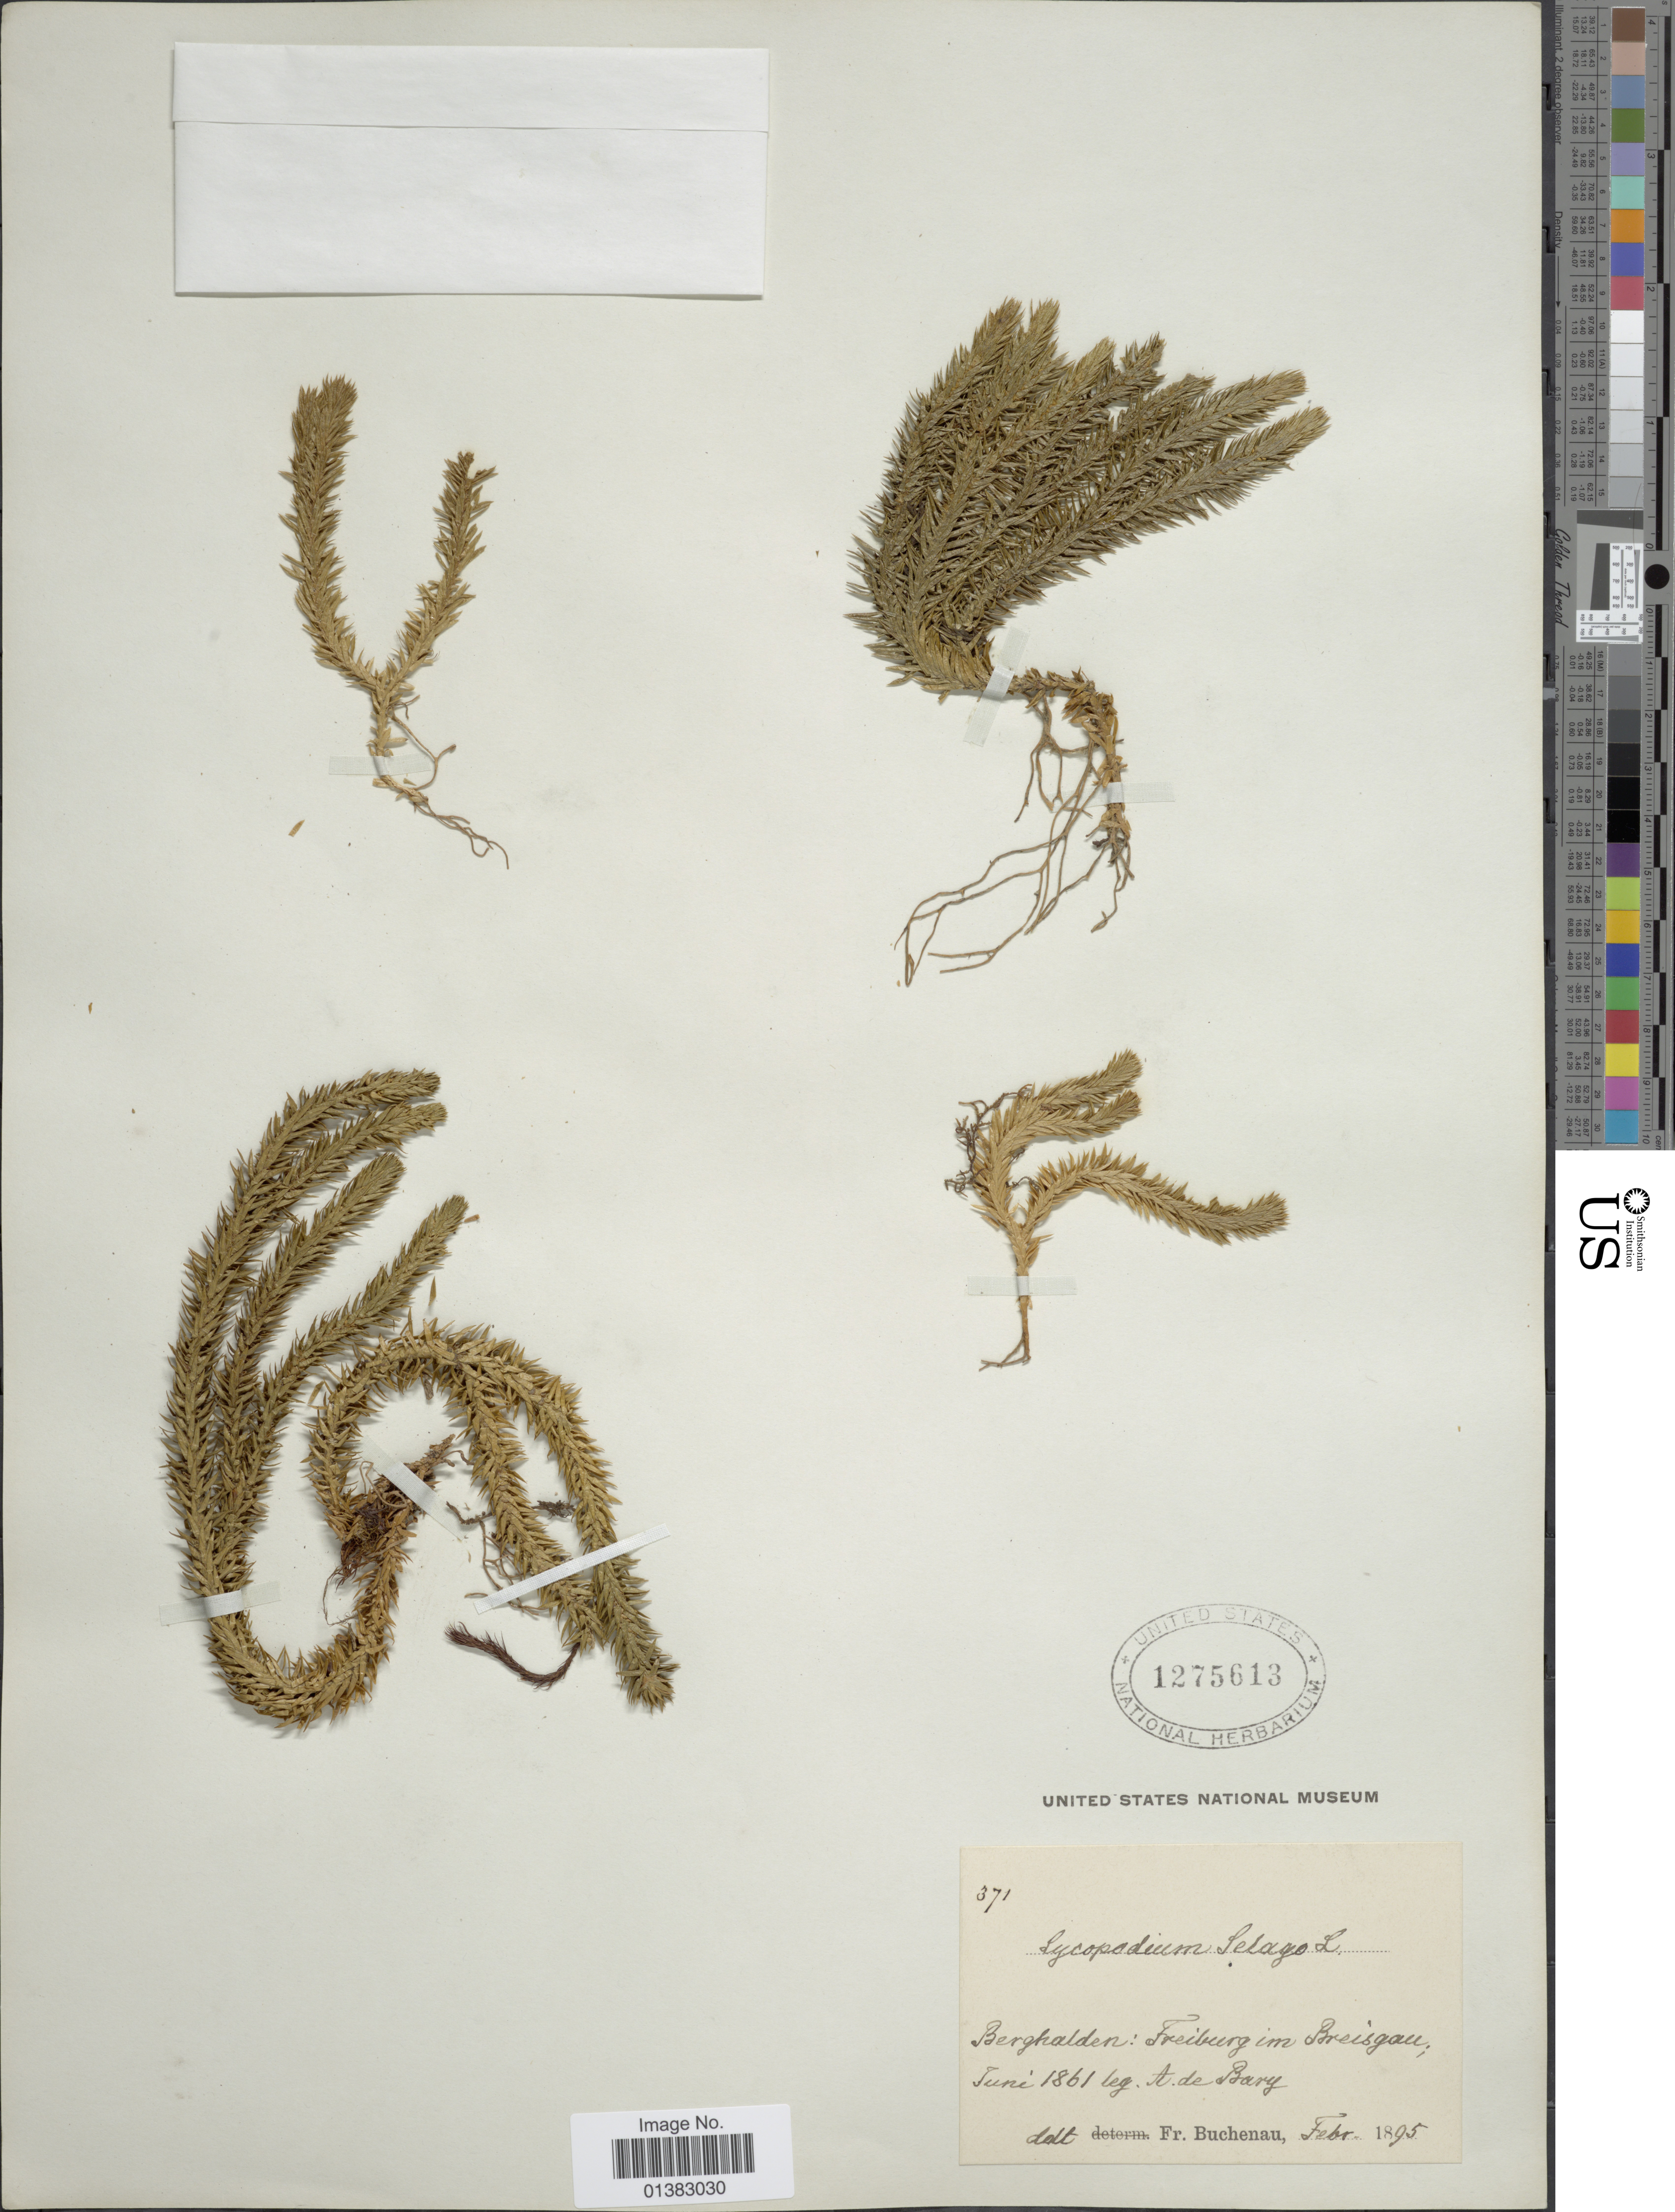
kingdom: Plantae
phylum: Tracheophyta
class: Lycopodiopsida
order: Lycopodiales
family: Lycopodiaceae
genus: Huperzia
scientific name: Huperzia selago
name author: (L.) Bernh. ex Schrank & Mart.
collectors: A. De Bary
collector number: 371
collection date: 1861-06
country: Germany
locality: Berghalden: Freiburg im Breisgau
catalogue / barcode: US 1275613